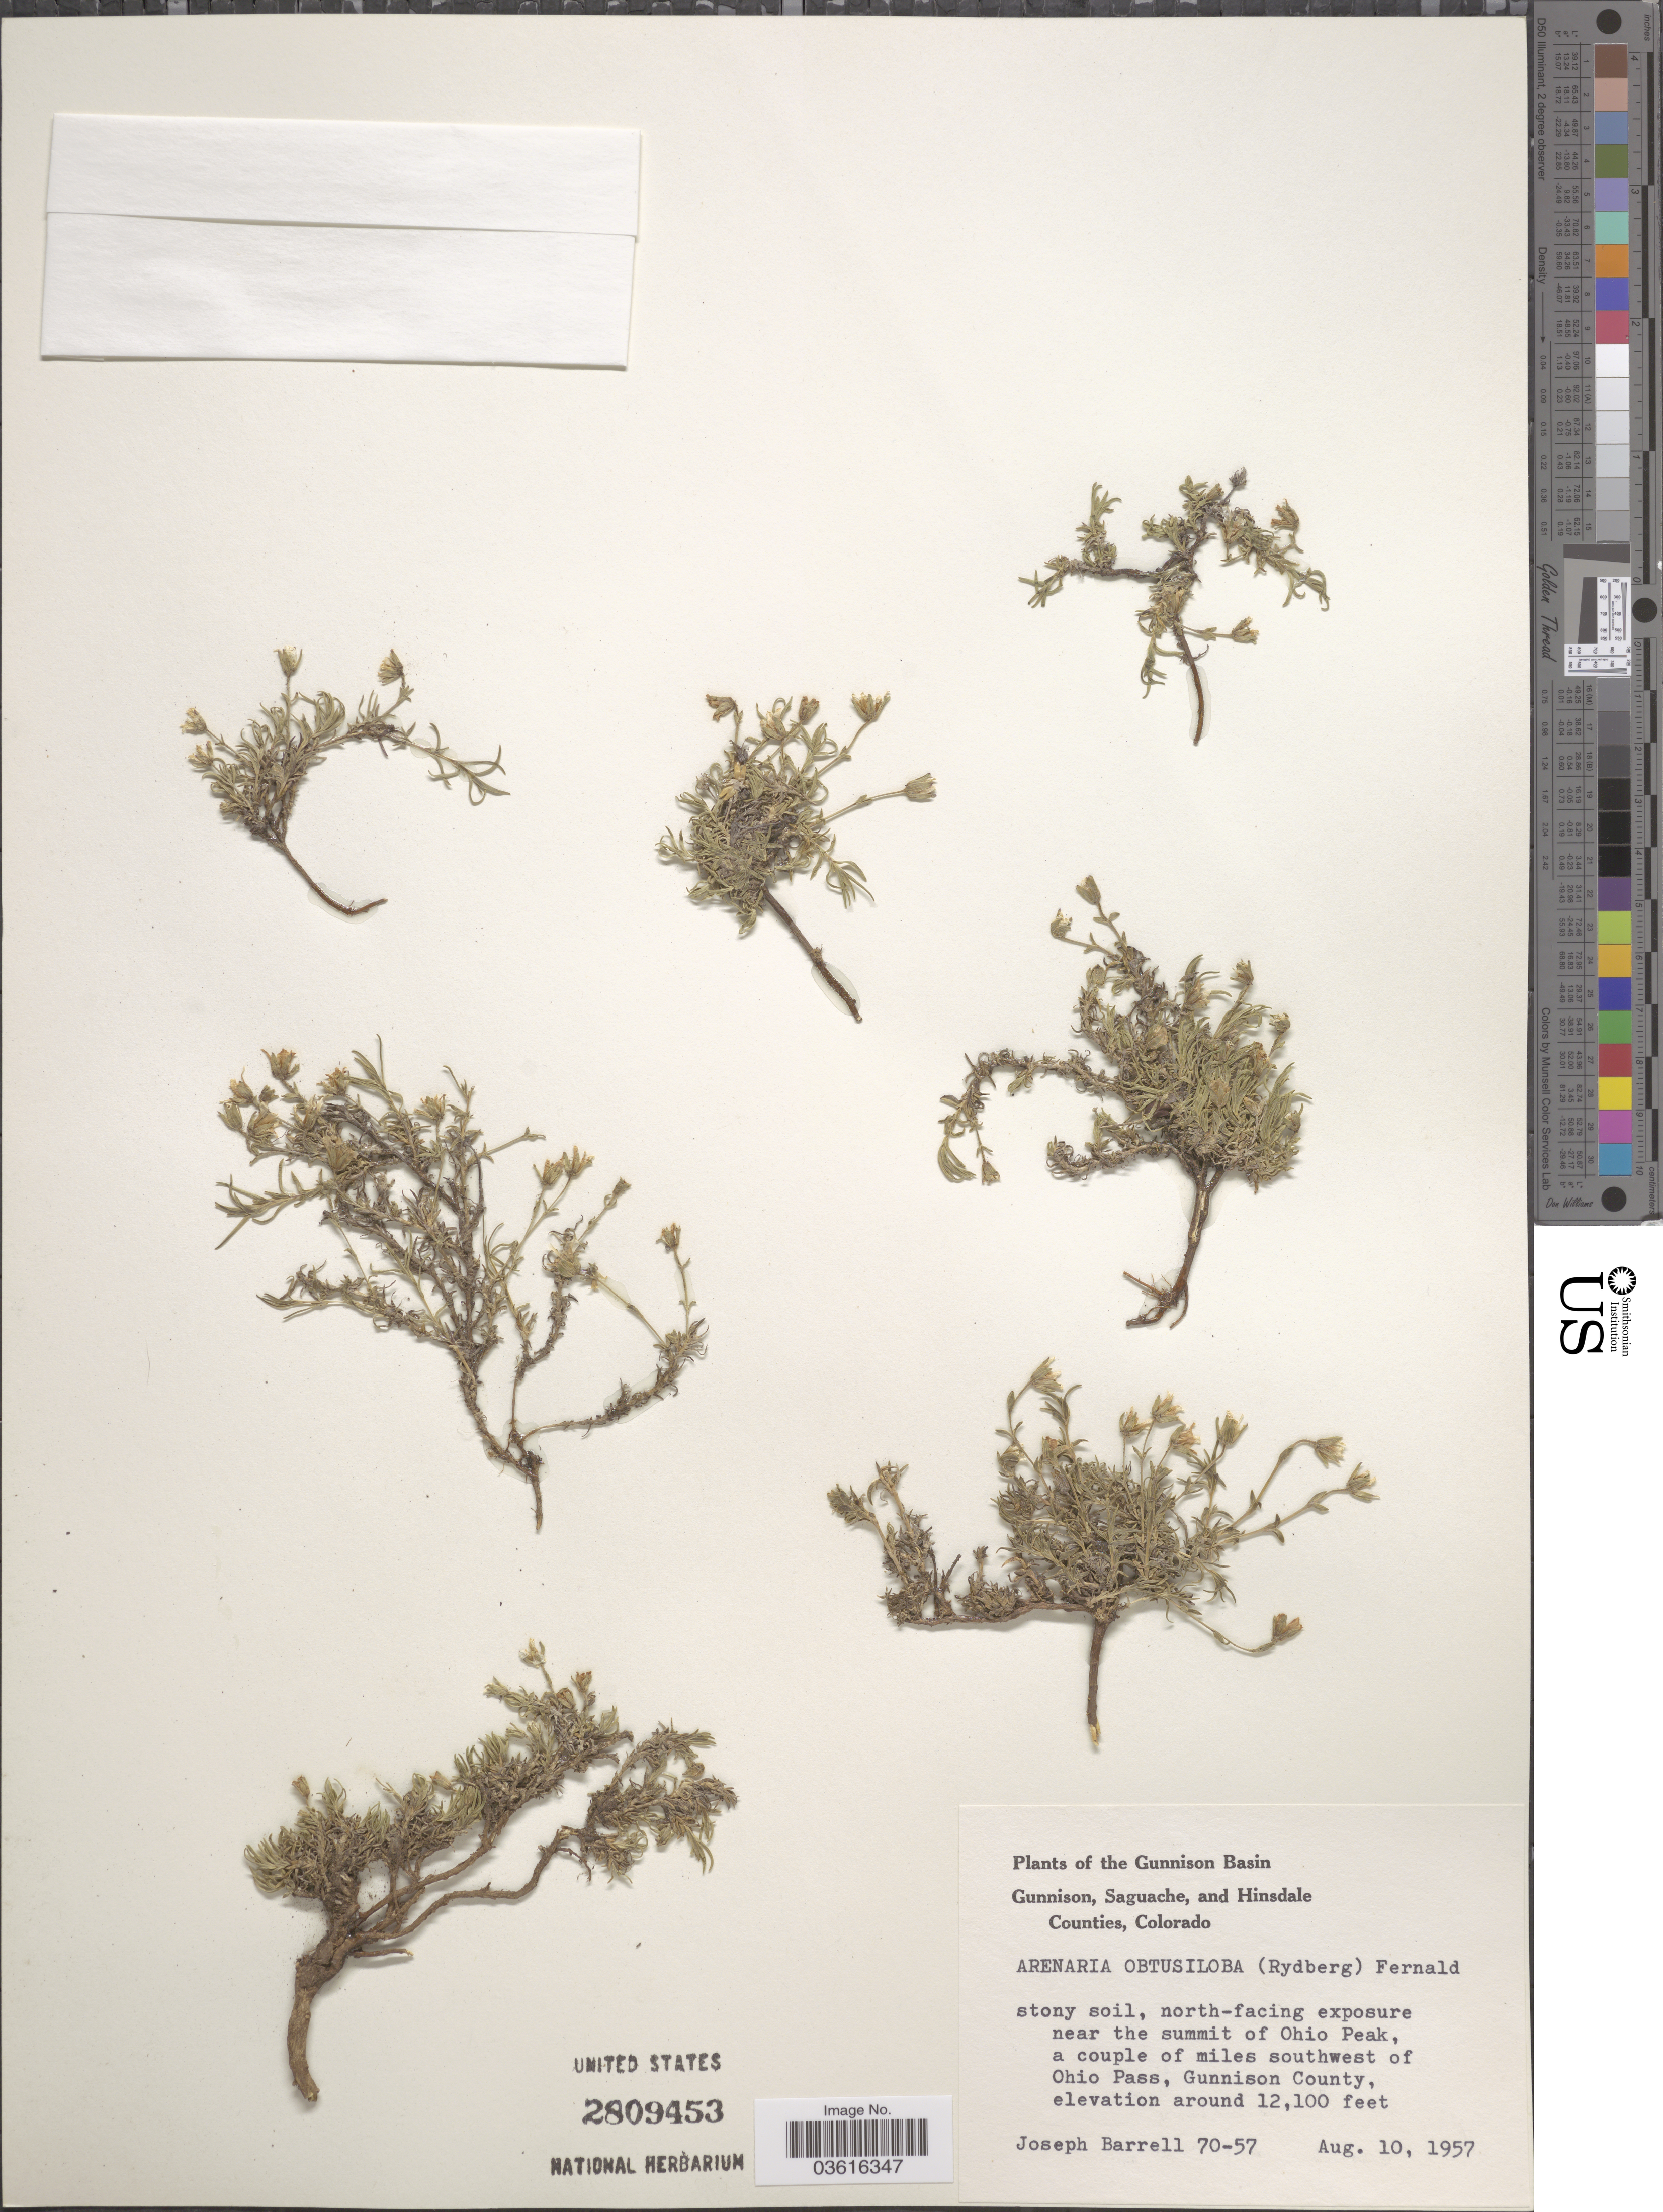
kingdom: Plantae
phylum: Tracheophyta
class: Magnoliopsida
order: Caryophyllales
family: Caryophyllaceae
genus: Cherleria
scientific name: Cherleria obtusiloba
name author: (Rydb.) A.J. Moore & Dillenb.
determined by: Strong, M. T., (US), Smithsonian Institution - National Museum of Natural History (UNITED STATES)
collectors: J. Barrell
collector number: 70-57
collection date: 1957-08-10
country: United States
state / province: Colorado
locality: The Gunnison Basin. Near the summit of Ohio Peak, a couple of miles southwest of Ohio Pass, Gunnison County.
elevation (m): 3688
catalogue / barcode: US 2809453